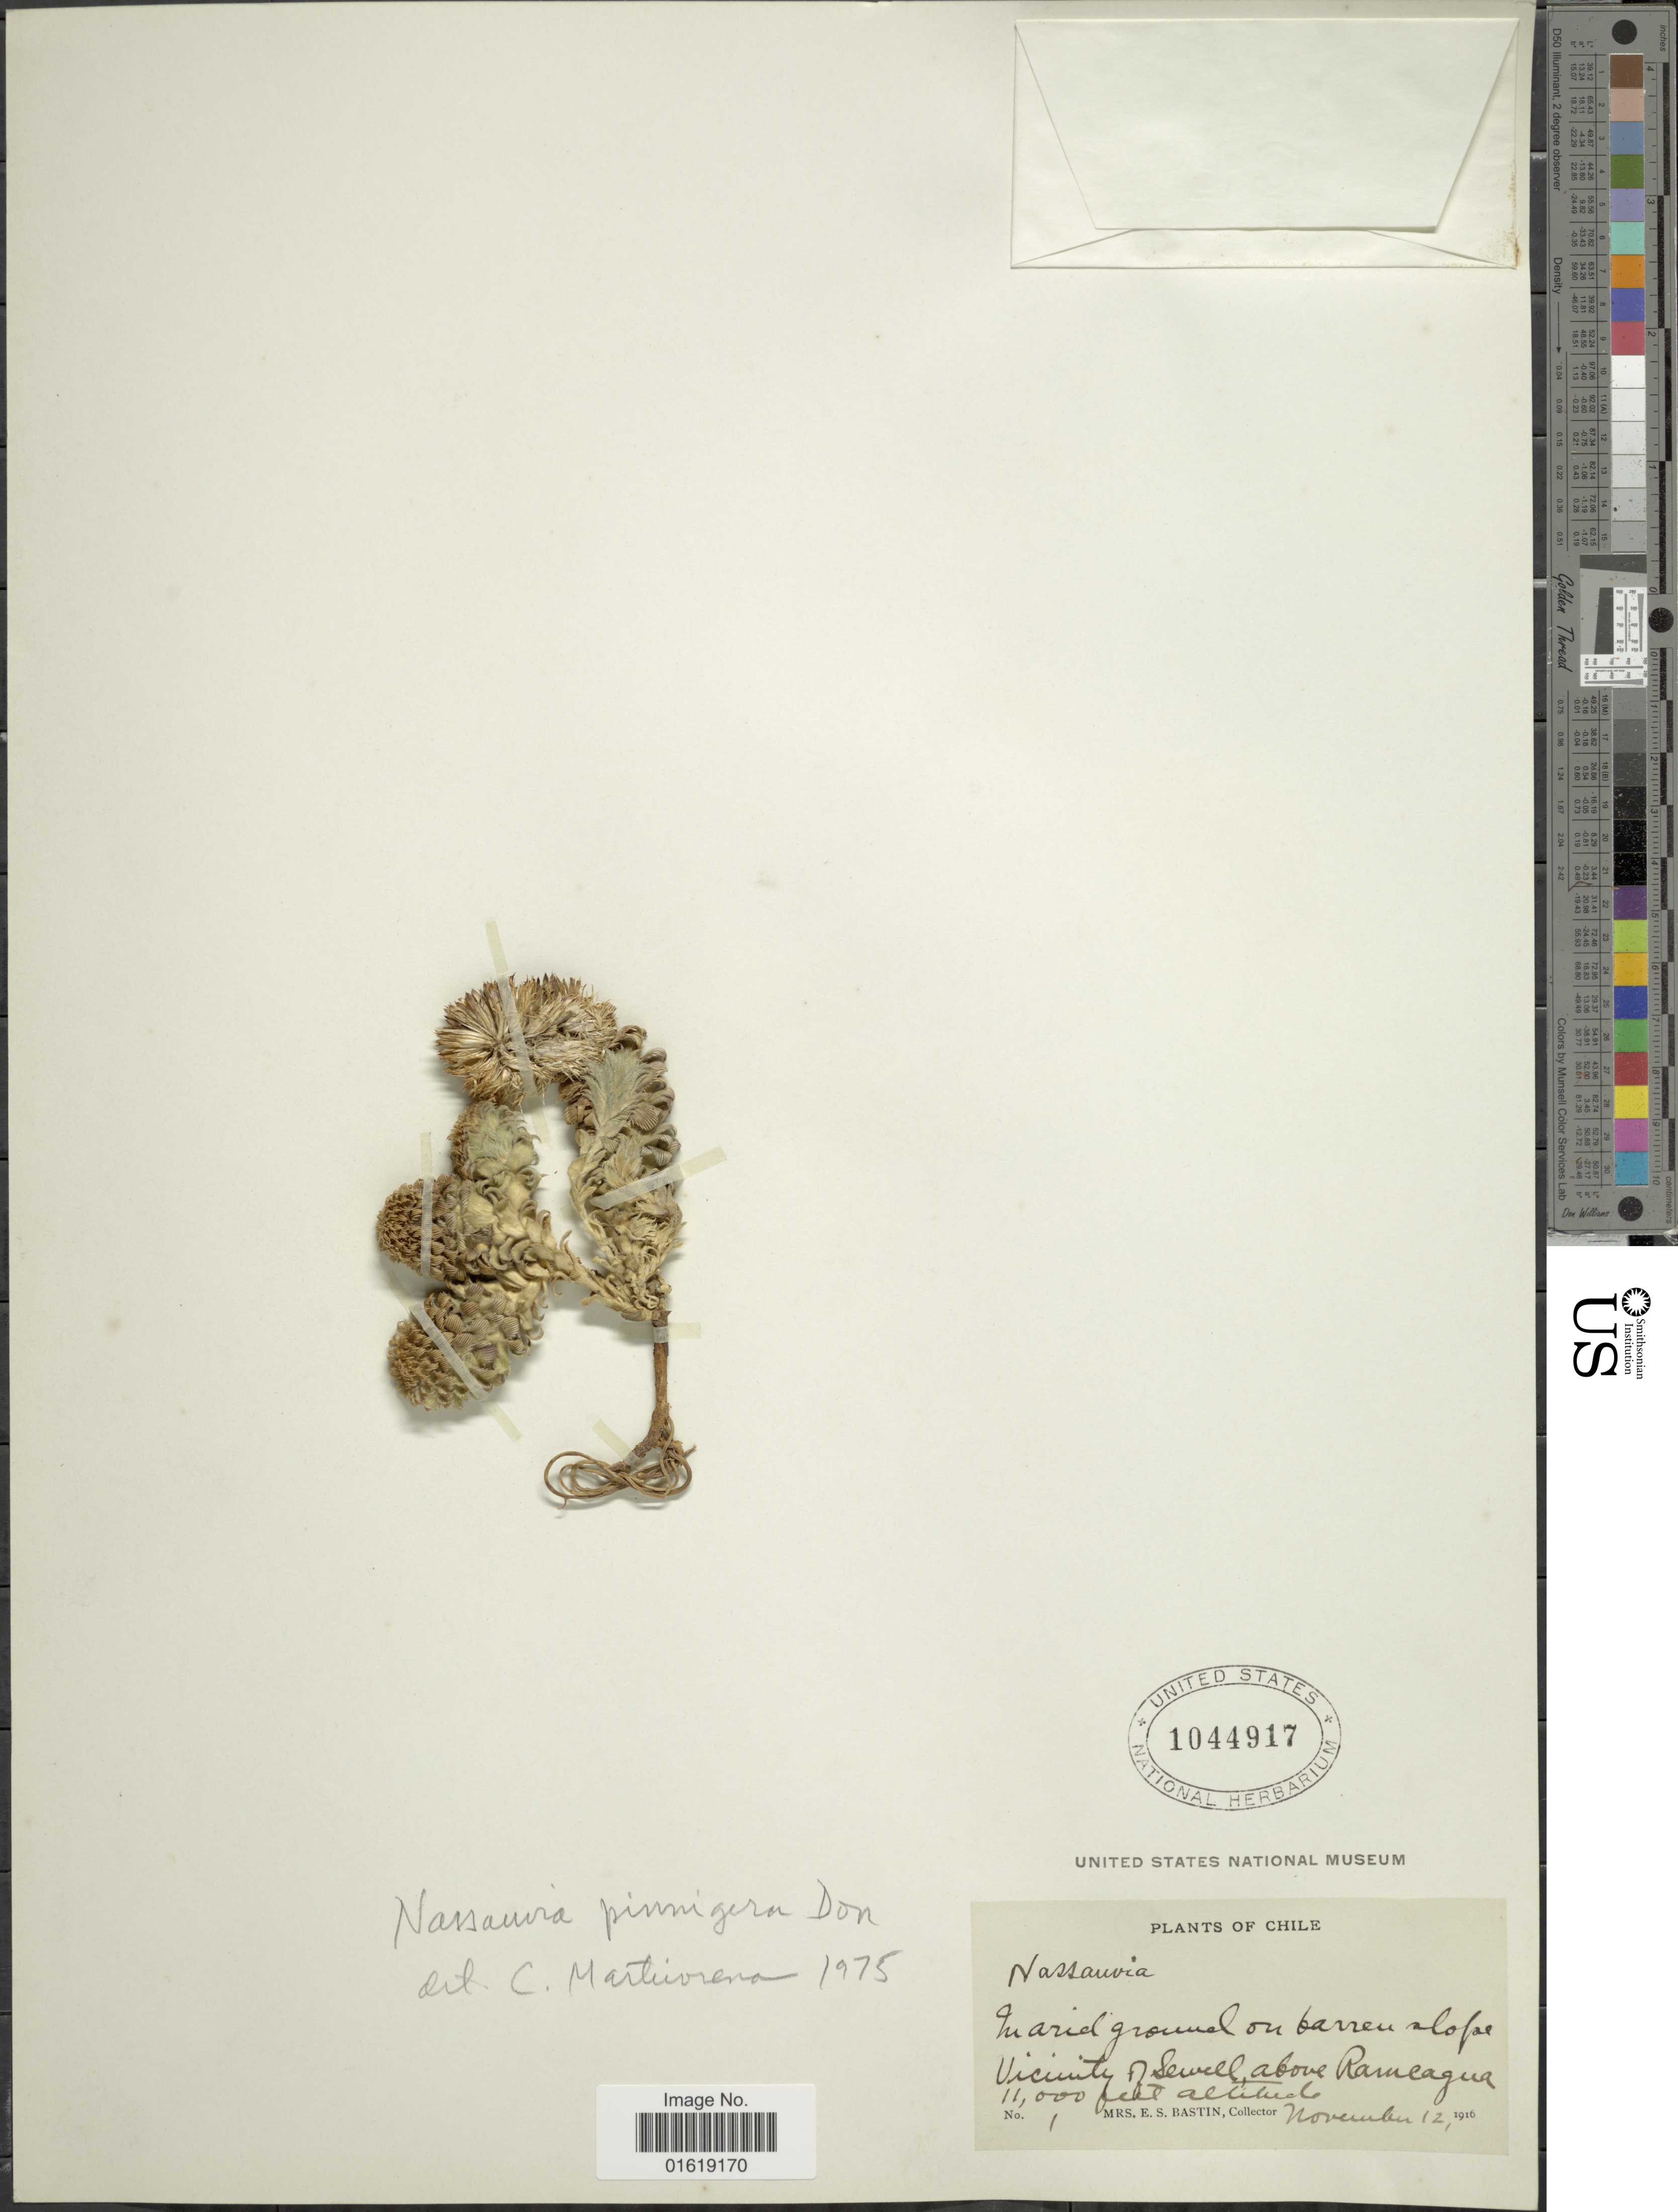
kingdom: Plantae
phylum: Tracheophyta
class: Magnoliopsida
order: Asterales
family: Asteraceae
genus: Nassauvia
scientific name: Nassauvia pinnigera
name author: D. Don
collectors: E. Bastin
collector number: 1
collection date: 1916-11-12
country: Chile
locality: Vicinity of Sewell, above Rameagua.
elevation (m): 3353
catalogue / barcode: US 1044917